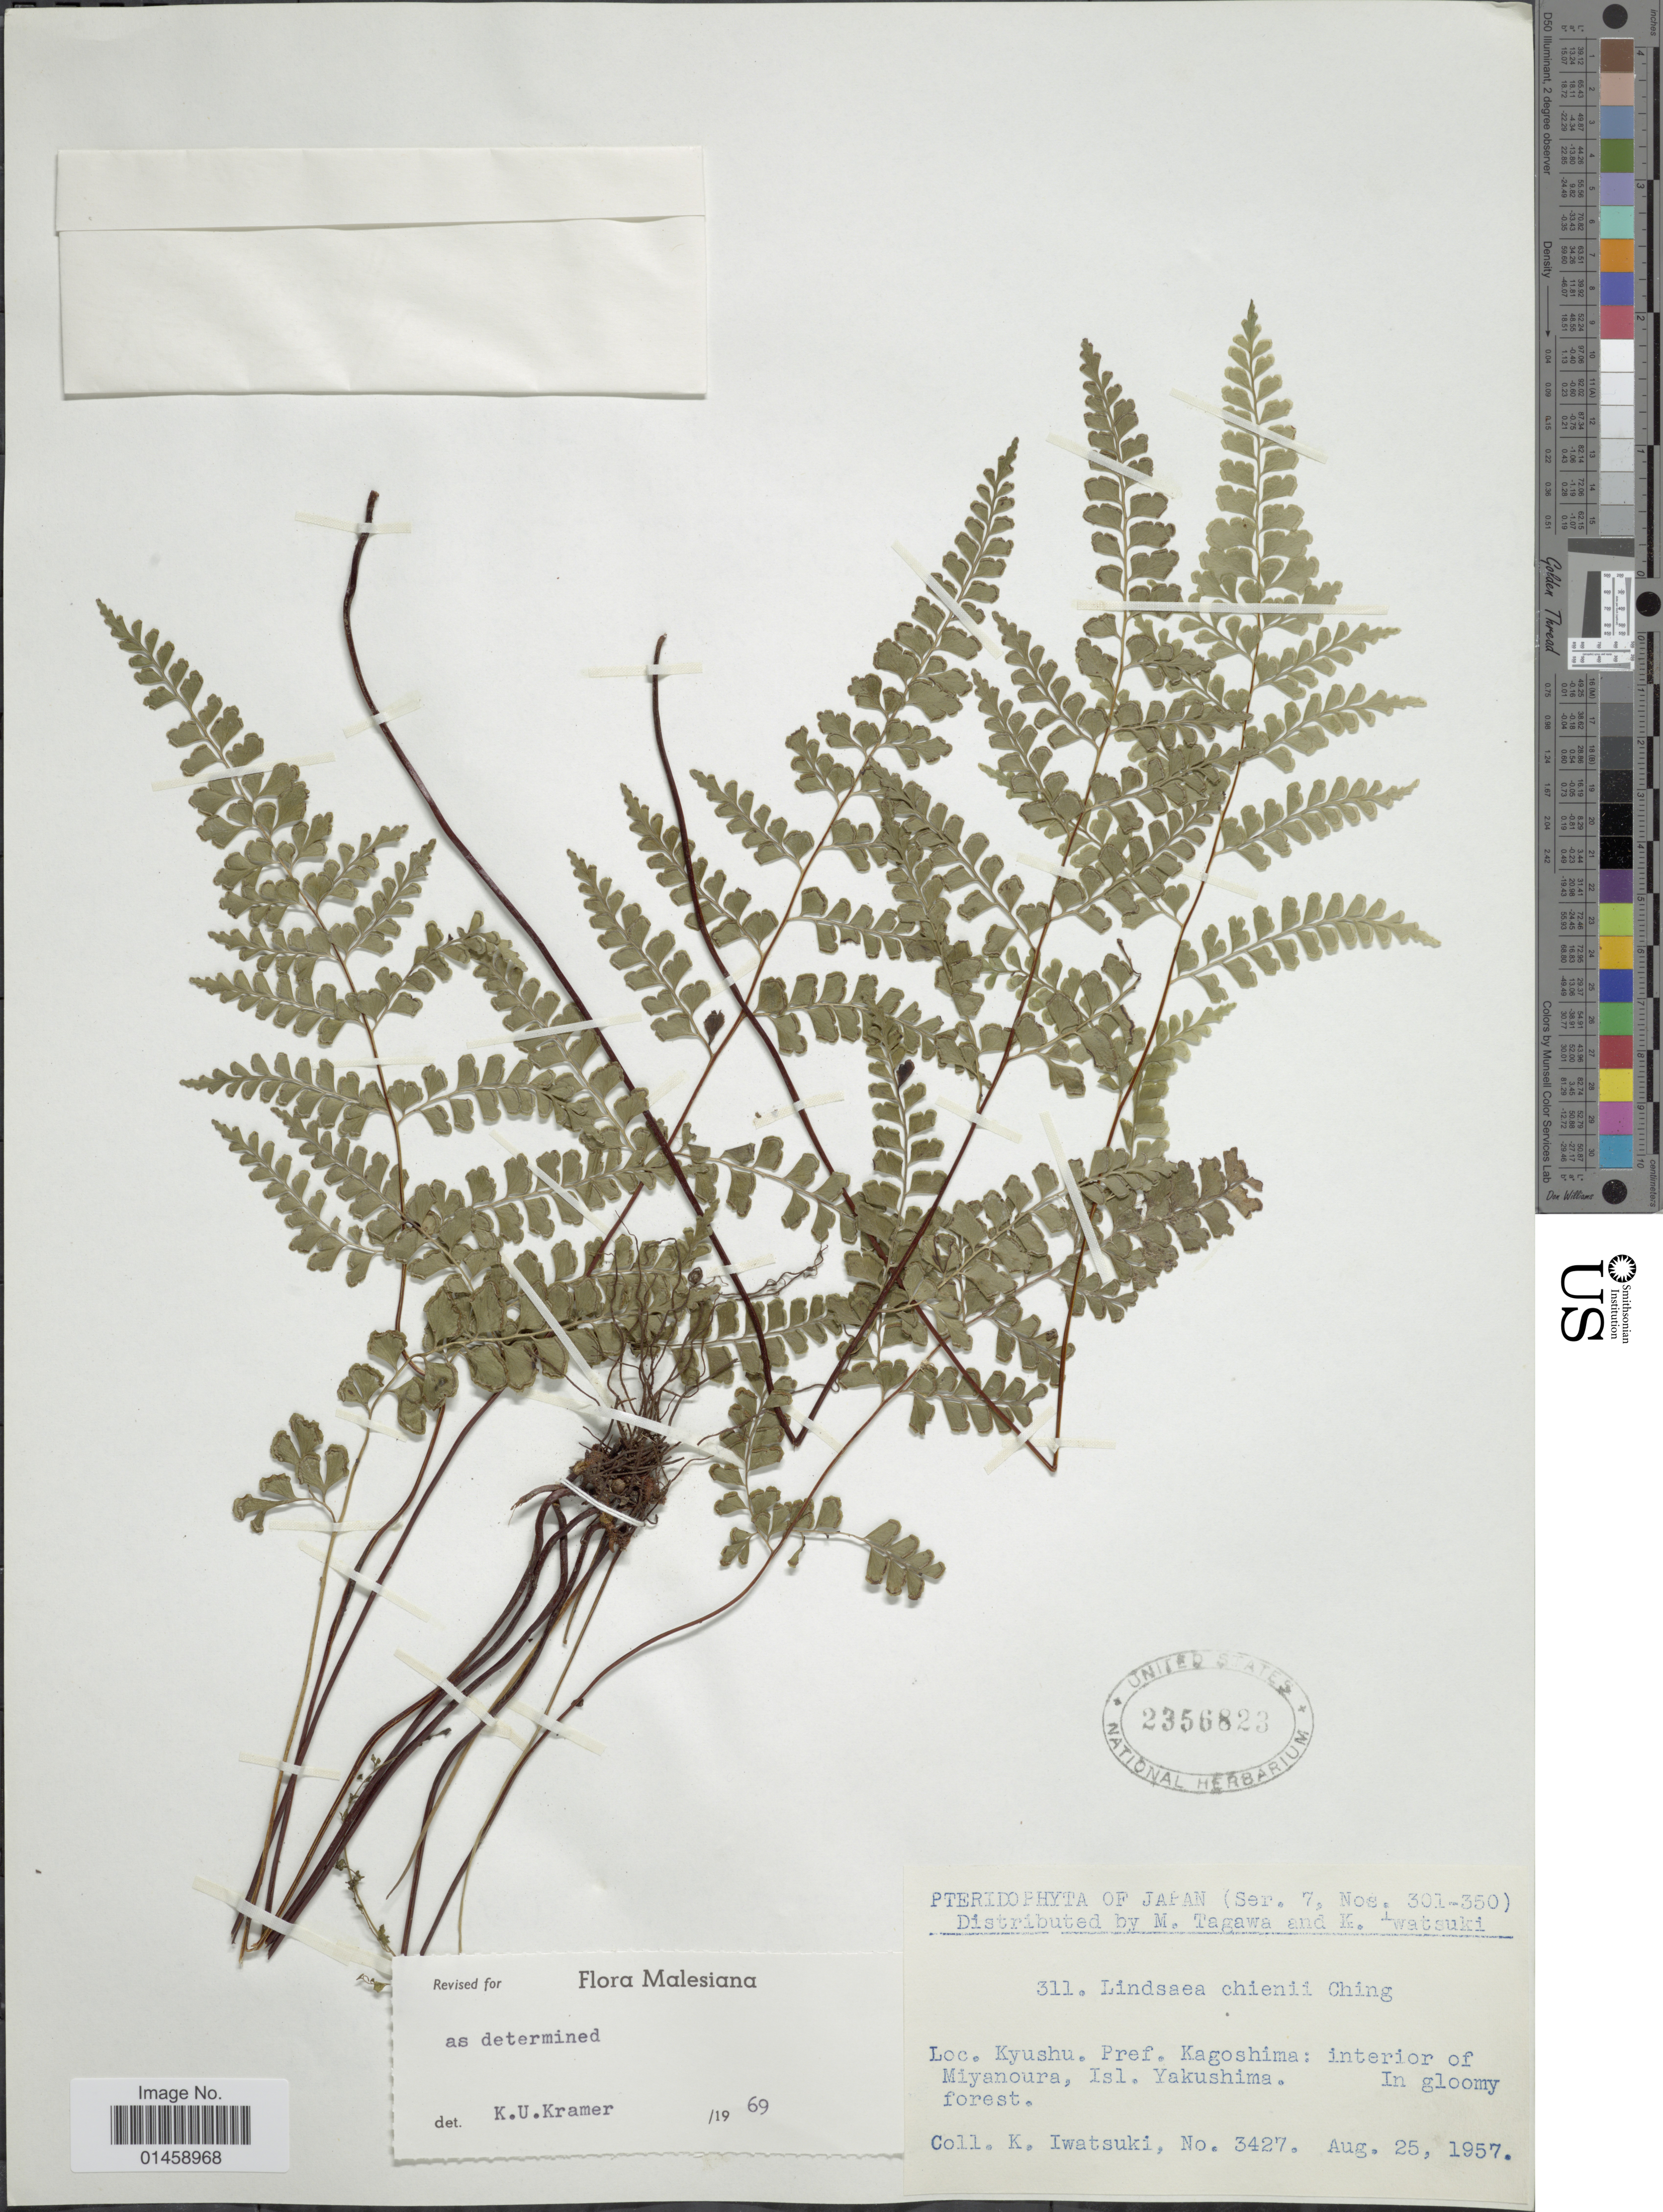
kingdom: Plantae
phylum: Tracheophyta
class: Polypodiopsida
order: Polypodiales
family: Lindsaeaceae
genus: Lindsaea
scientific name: Lindsaea chienii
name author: Ching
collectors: K. Iwatsuki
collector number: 3427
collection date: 1957-08-25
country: Japan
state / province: Kagosima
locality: Kyushu. Pref. Kagoshima: interior of Miyanoura, Isl. Yakushima.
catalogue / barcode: US 2356823